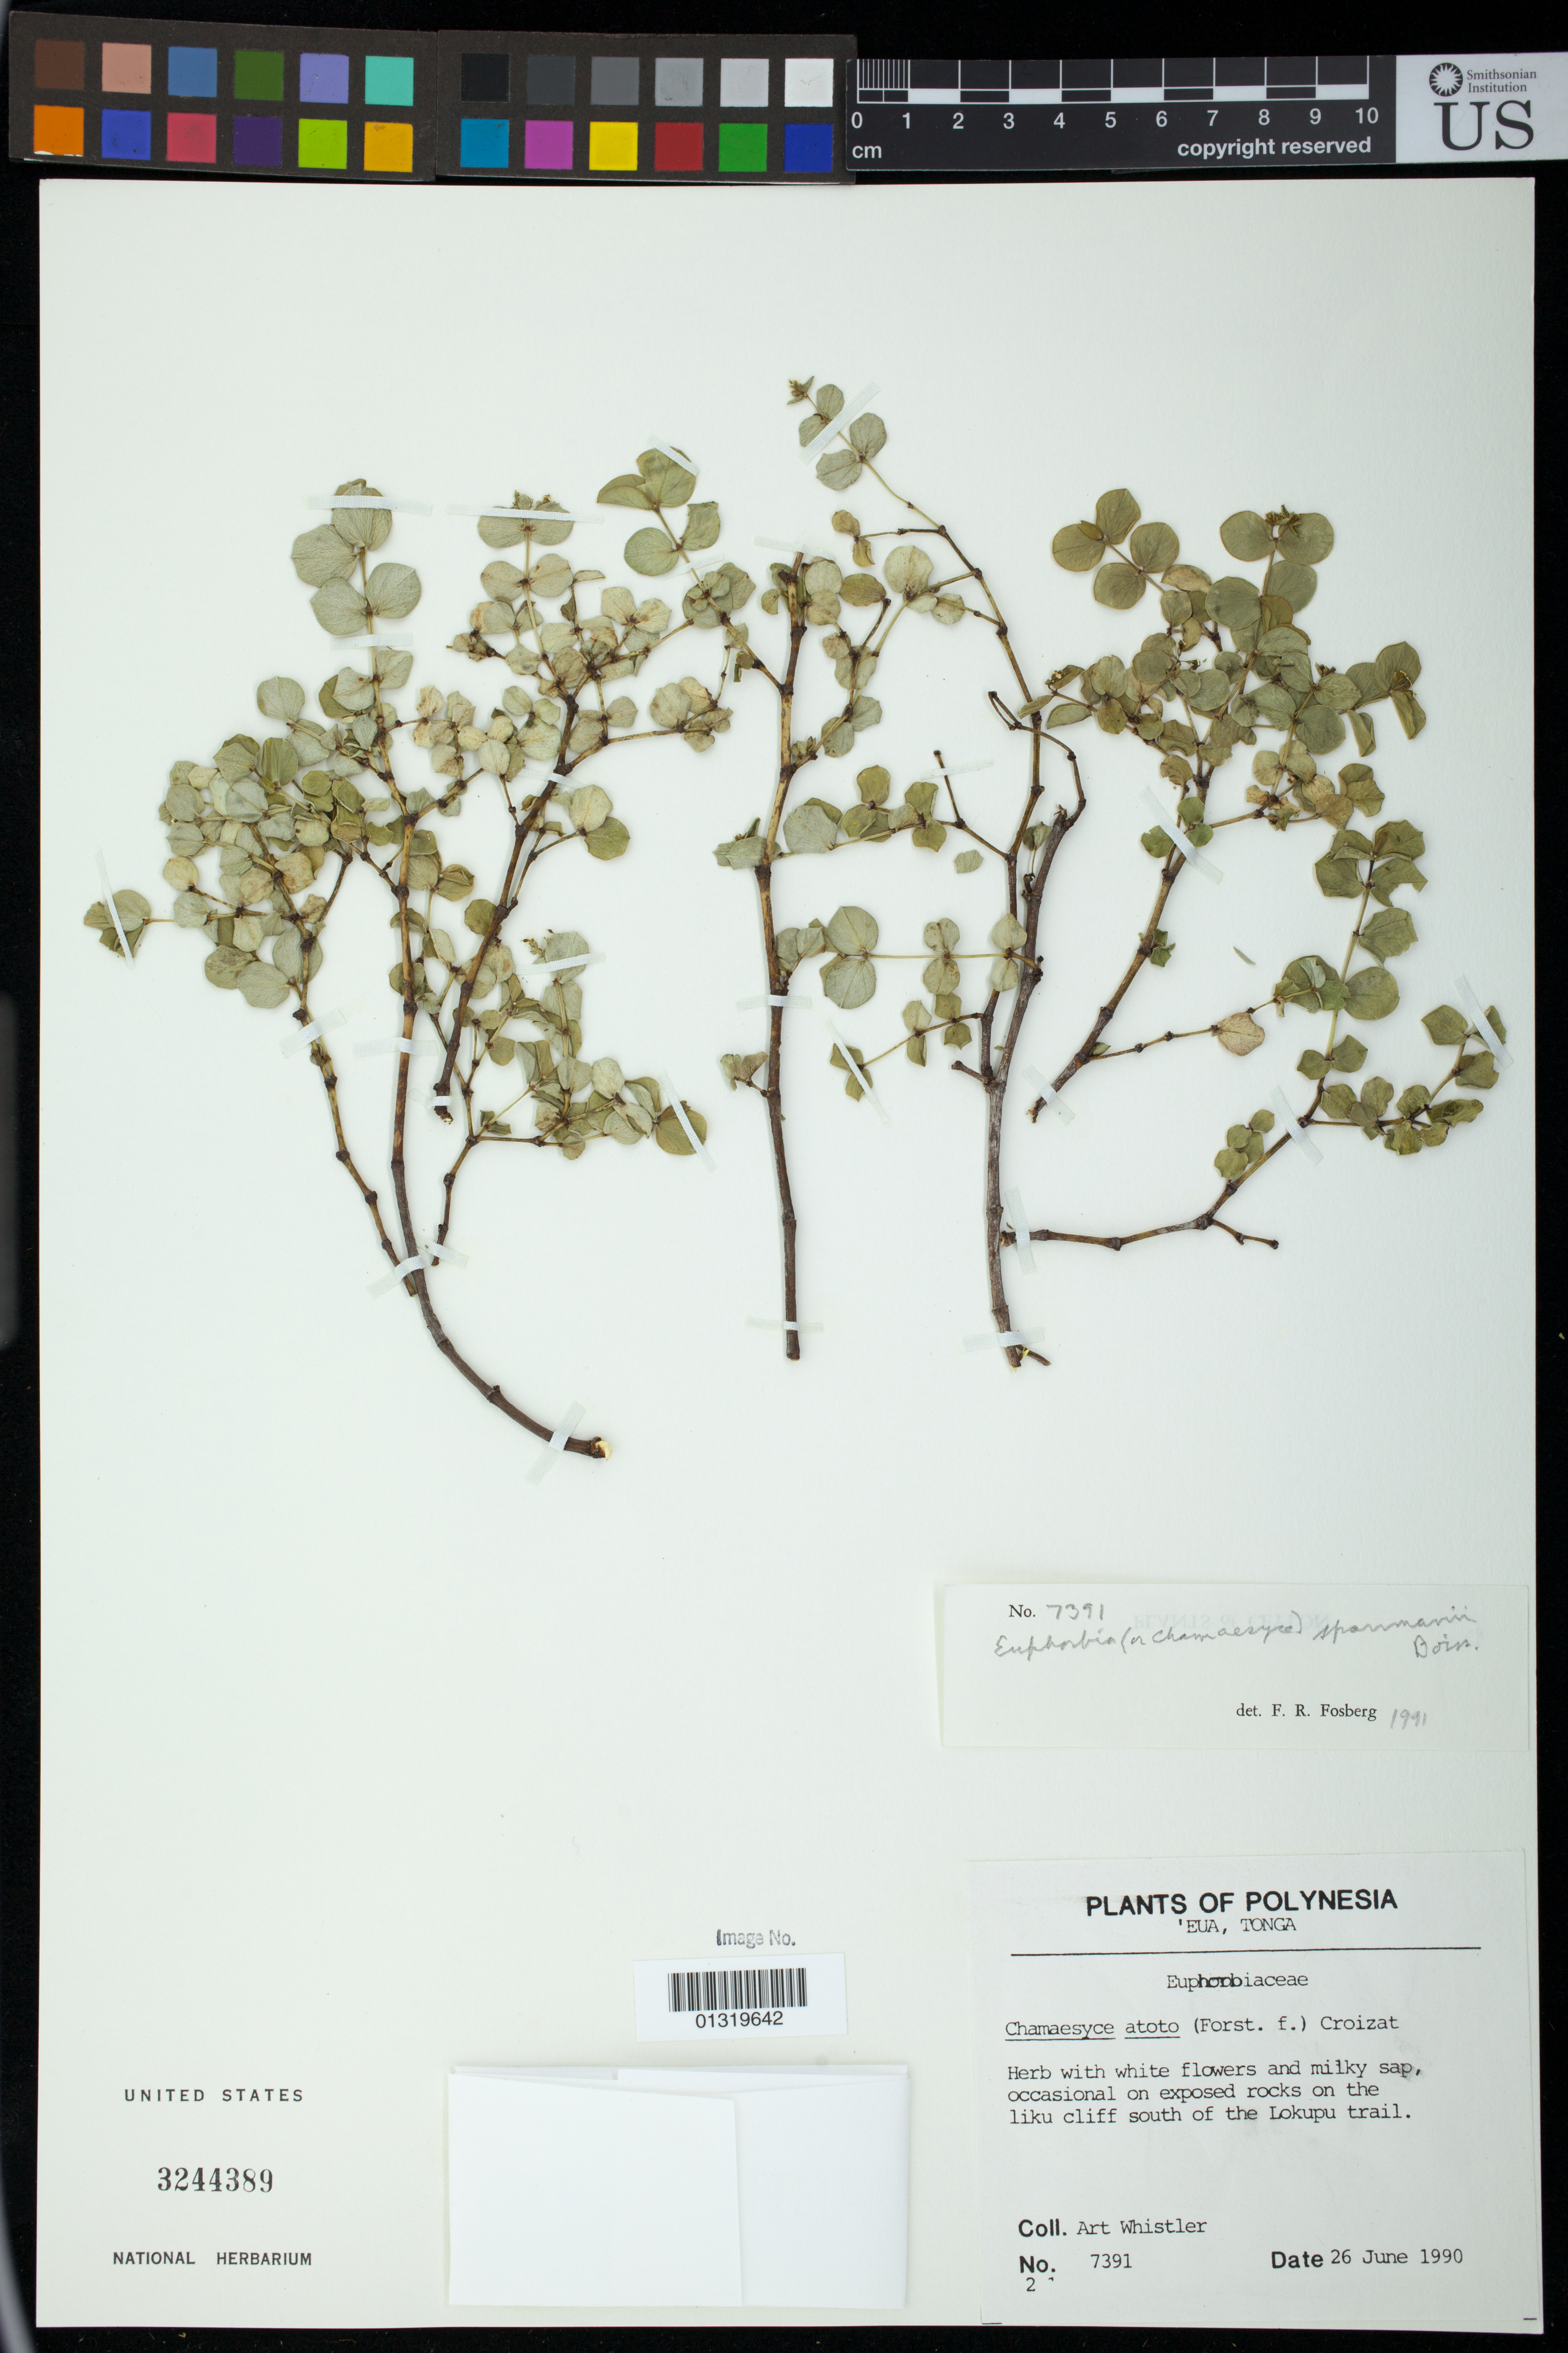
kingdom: Plantae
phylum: Tracheophyta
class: Magnoliopsida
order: Malpighiales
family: Euphorbiaceae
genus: Euphorbia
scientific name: Euphorbia sparrmannii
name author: Boiss.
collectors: A. Whistler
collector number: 7391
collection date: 1990-06-26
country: Tonga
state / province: Eua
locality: south of the Lokupu trail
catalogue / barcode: US 3244389